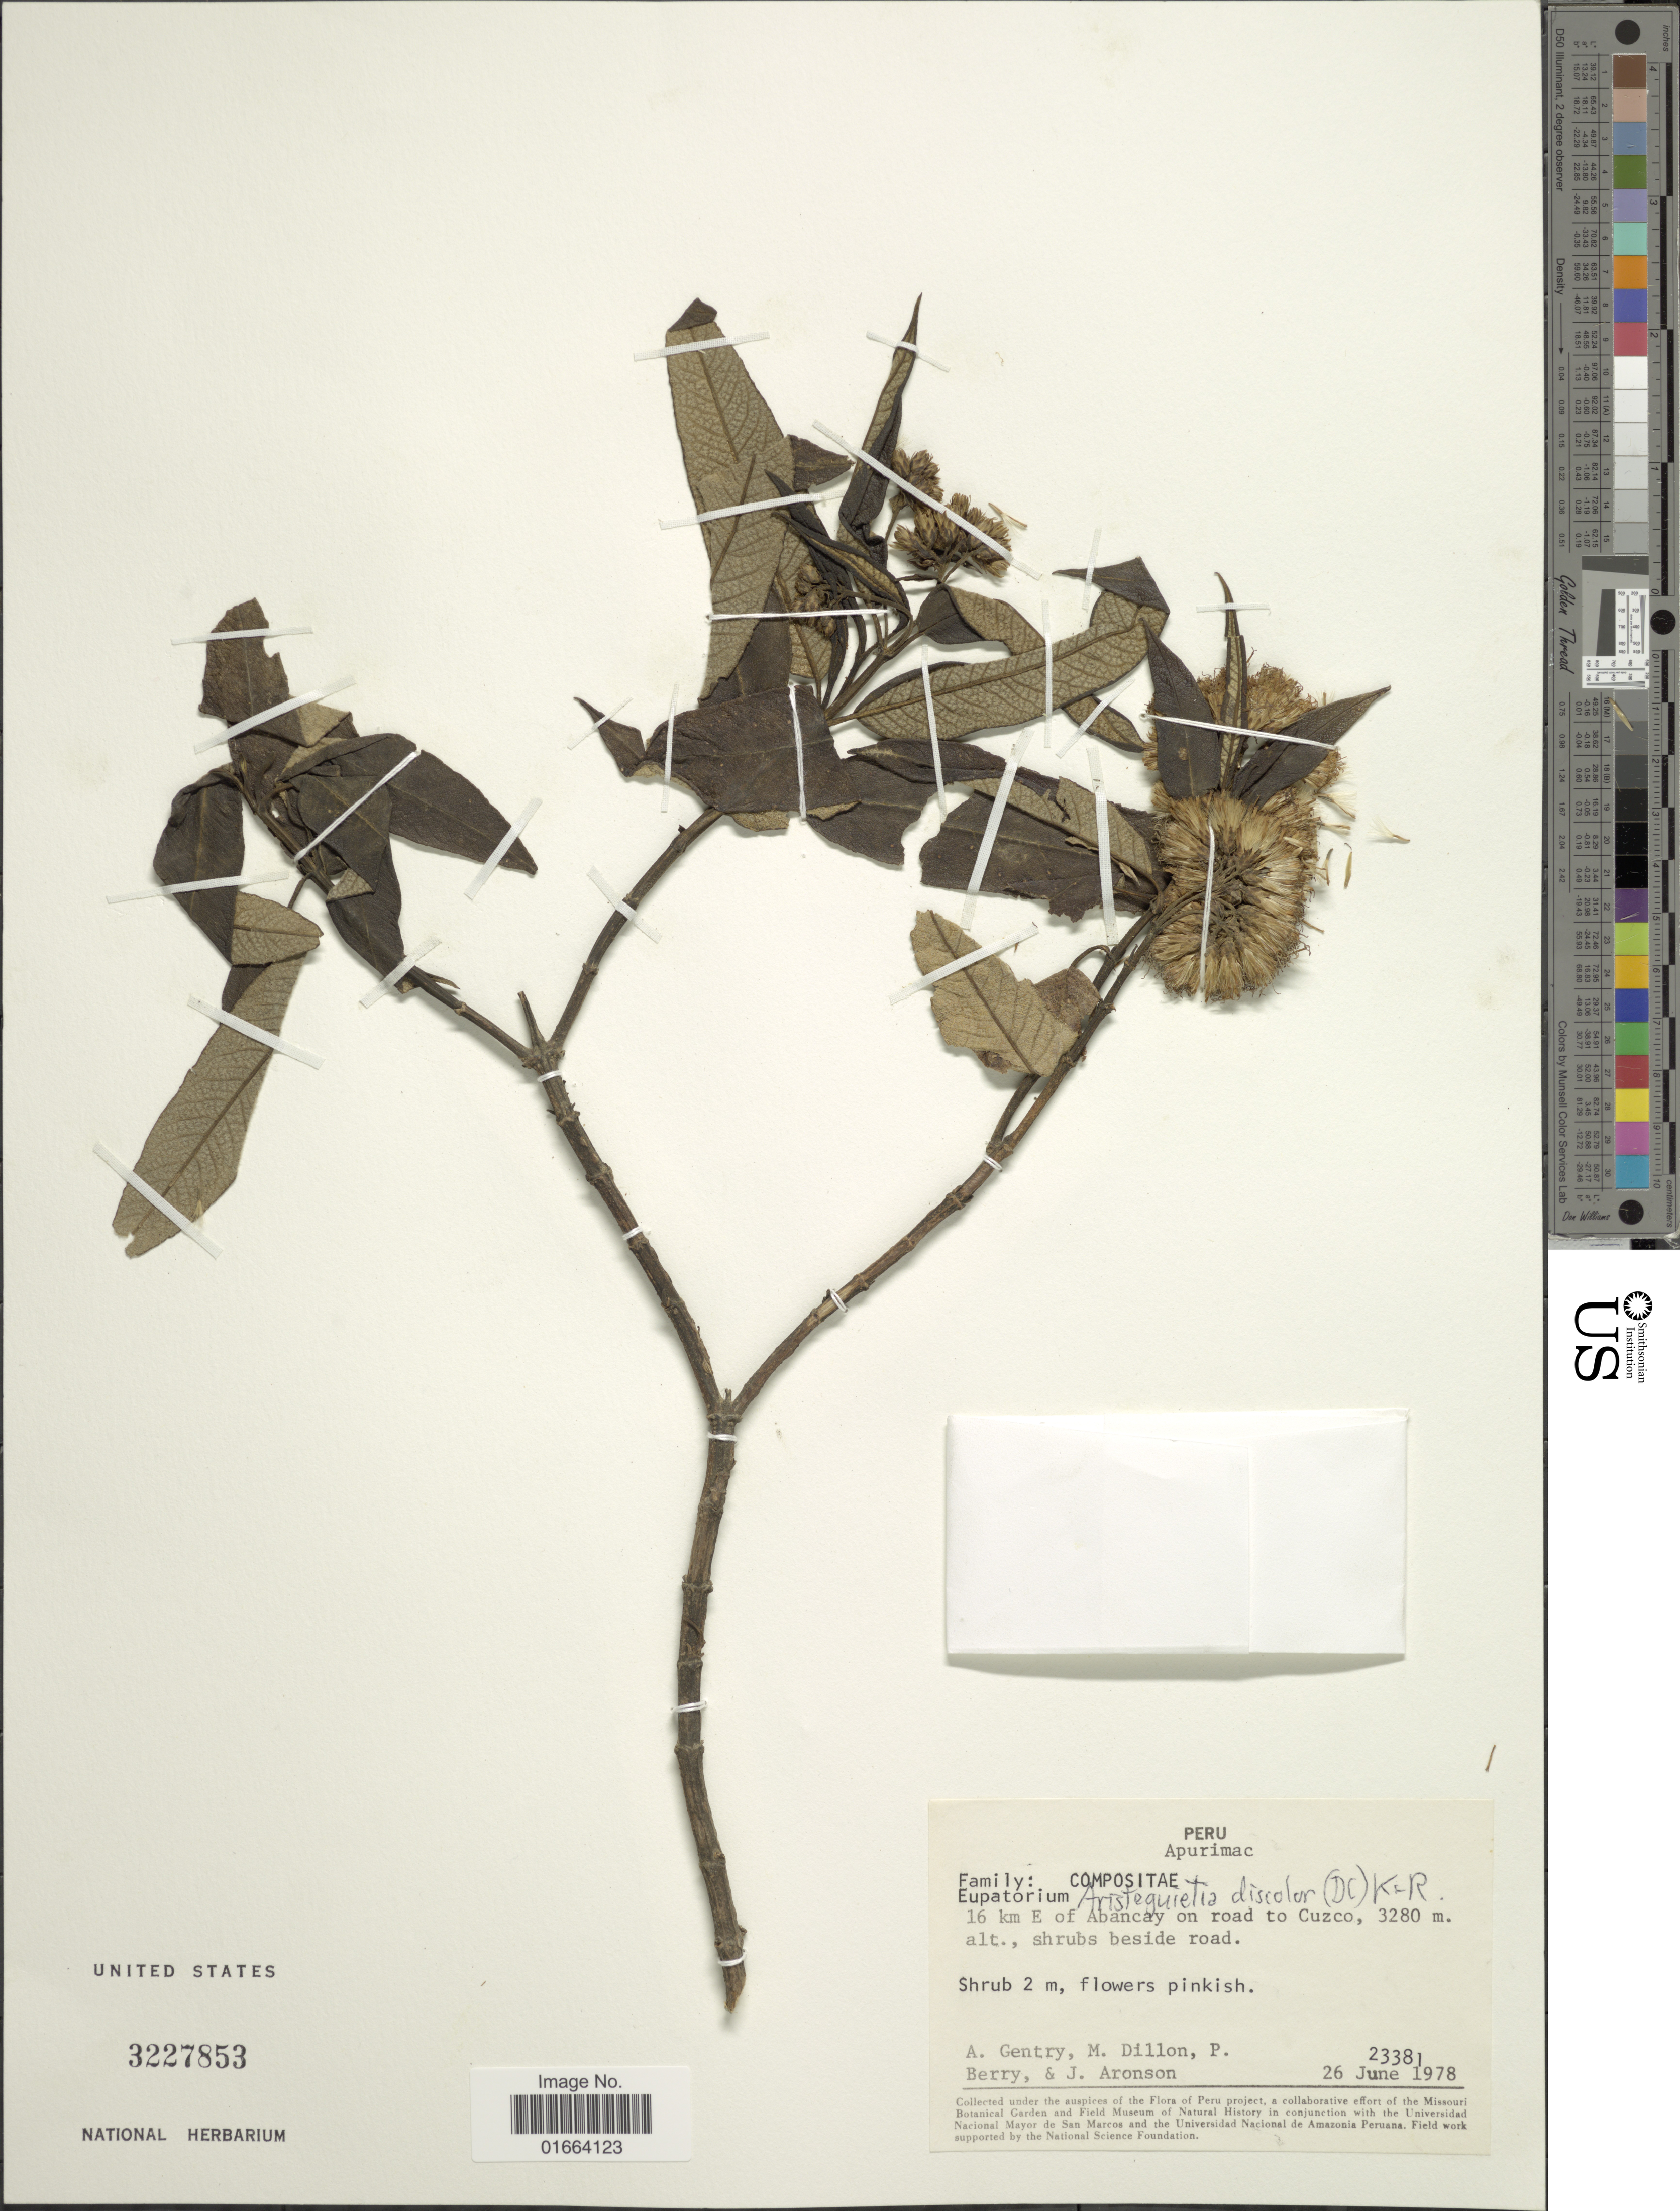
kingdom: Plantae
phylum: Tracheophyta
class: Magnoliopsida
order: Asterales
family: Asteraceae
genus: Aristeguietia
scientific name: Aristeguietia discolor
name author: (DC.) R.M. King & H. Rob.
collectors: A. H. Gentry, M. O. Dillon, P. Berry & J. Aronson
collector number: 23381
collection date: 1978-06-26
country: Peru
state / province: Apurímac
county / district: Abancay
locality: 16 km E of Abancay on road to Cuzco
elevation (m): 3280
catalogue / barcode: US 3227853